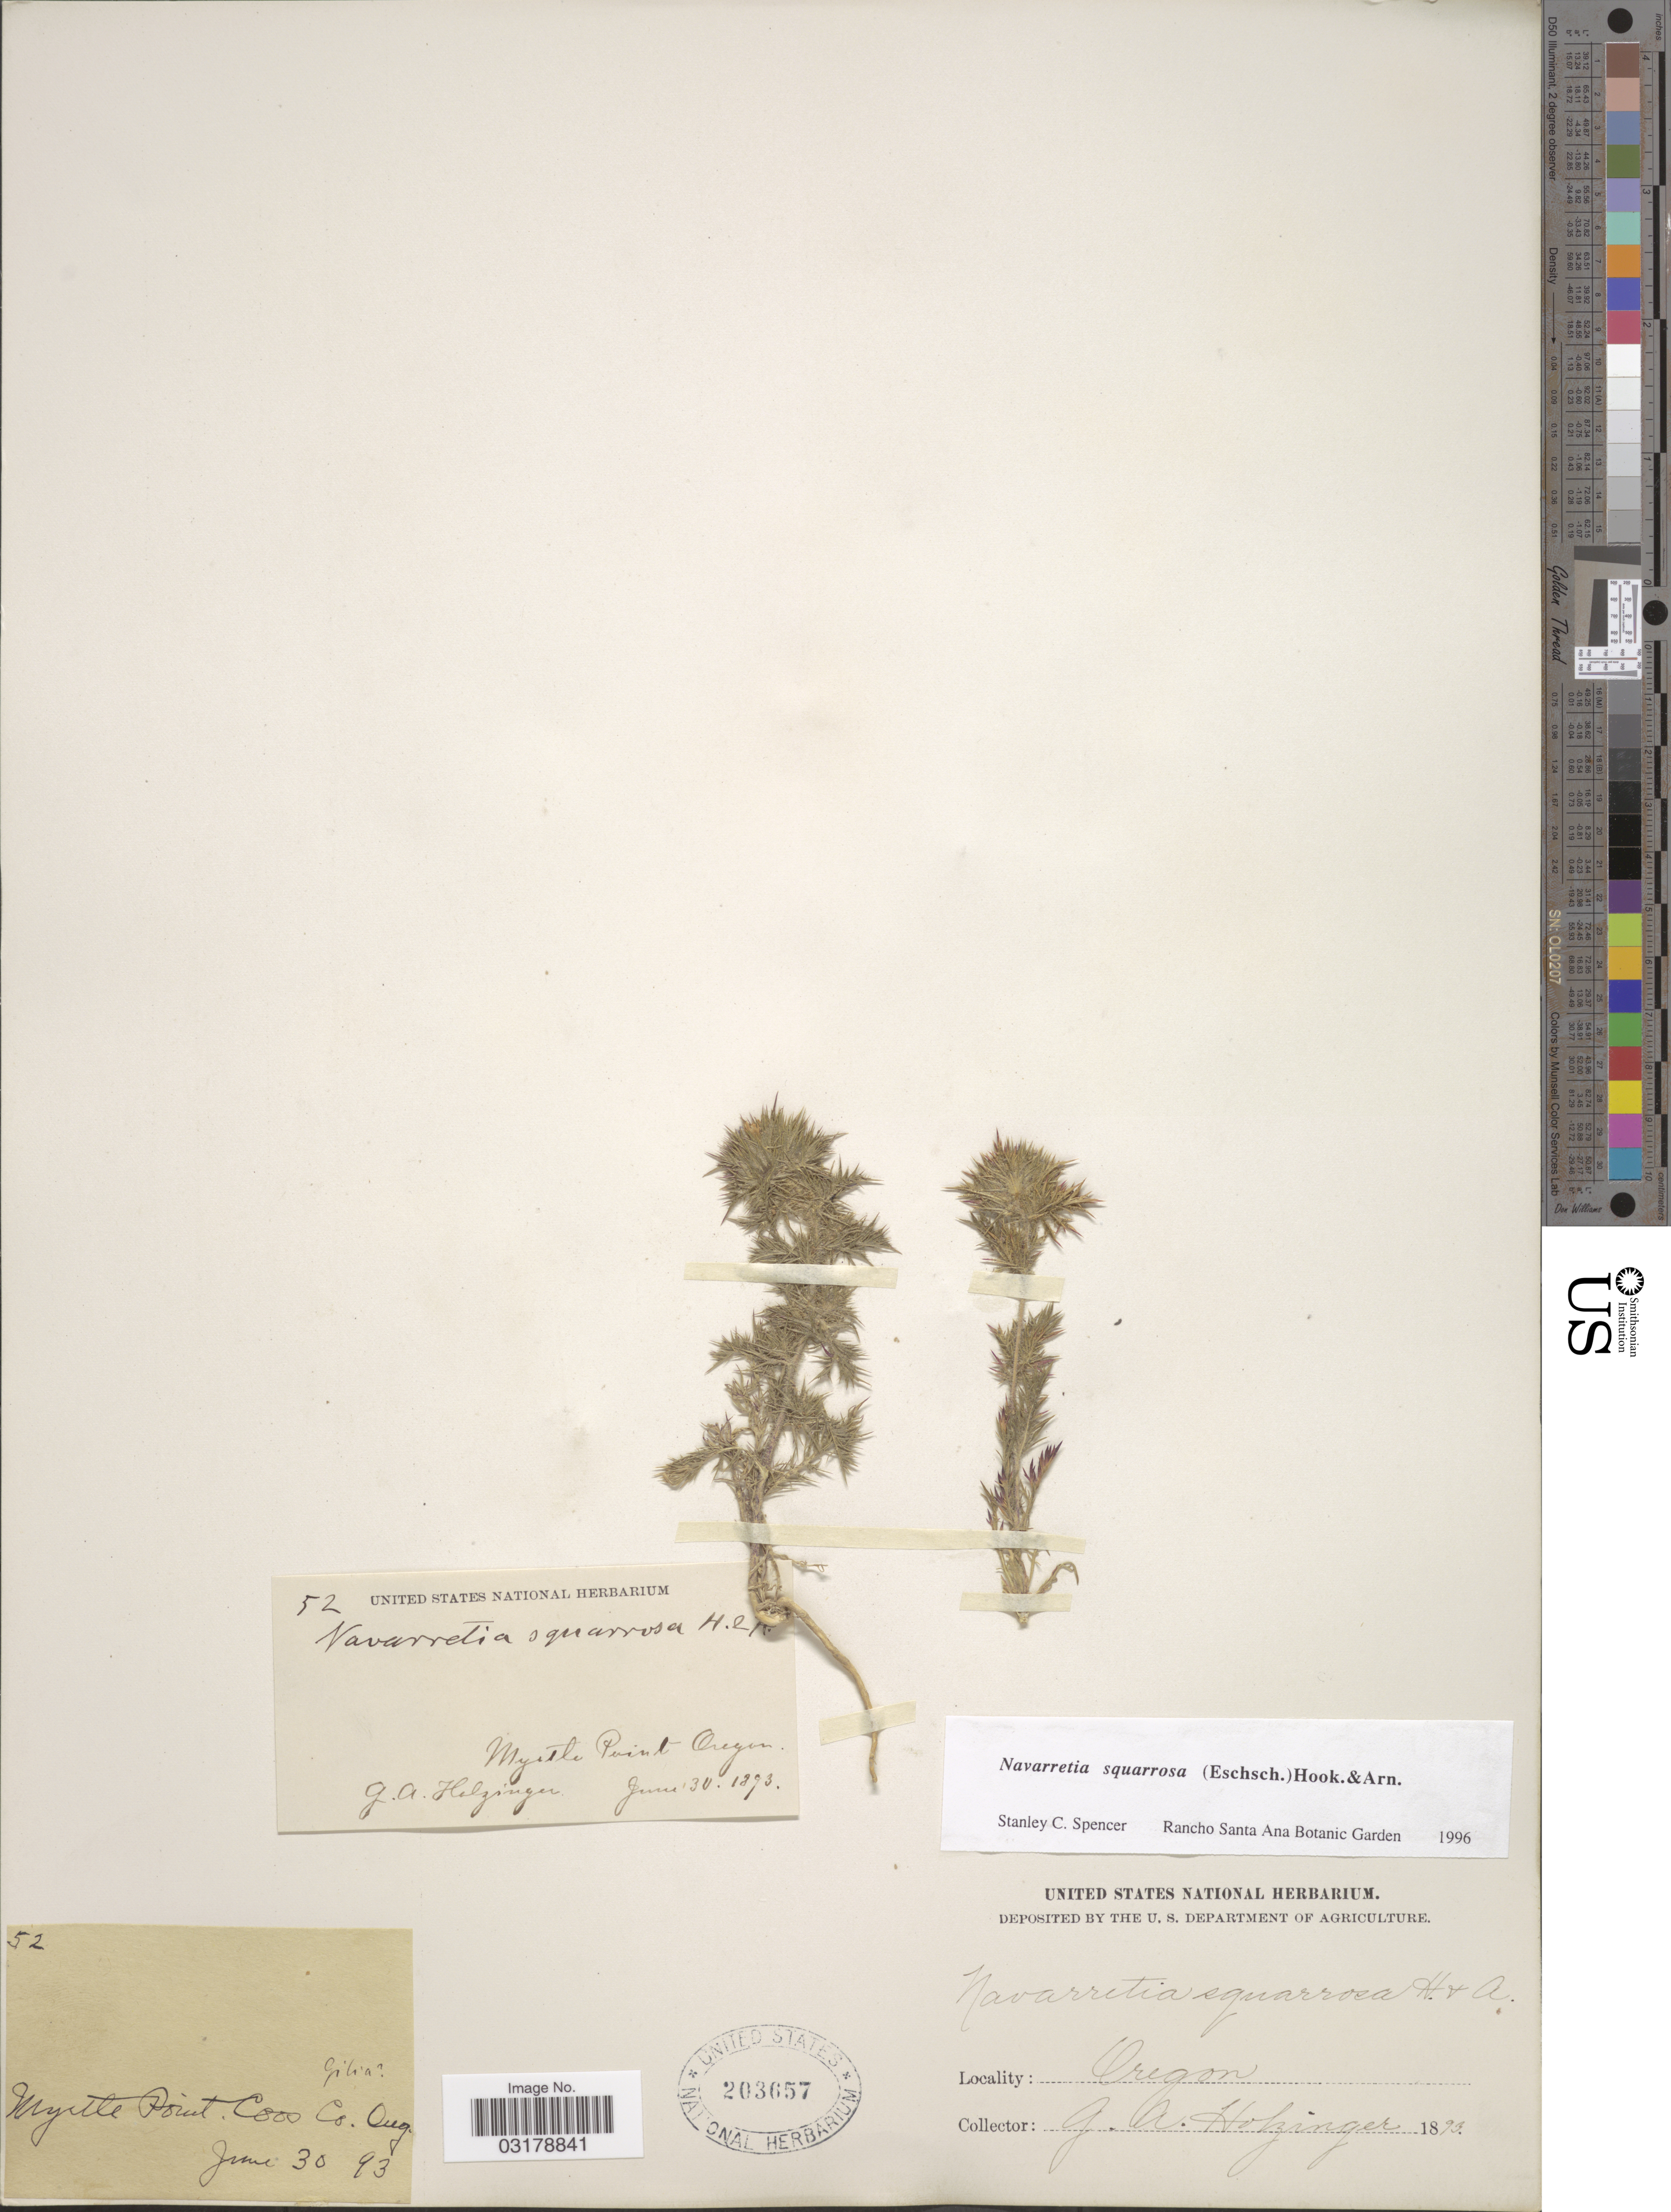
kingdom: Plantae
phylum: Tracheophyta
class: Magnoliopsida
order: Ericales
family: Polemoniaceae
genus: Navarretia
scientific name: Navarretia squarrosa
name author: (Eschsch.) Hook. & Arn.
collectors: G. A. Holzinger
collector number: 52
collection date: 1893-06-30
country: United States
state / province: Oregon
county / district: Coos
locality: Myrtle Point, Coos Co.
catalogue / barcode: US 203657